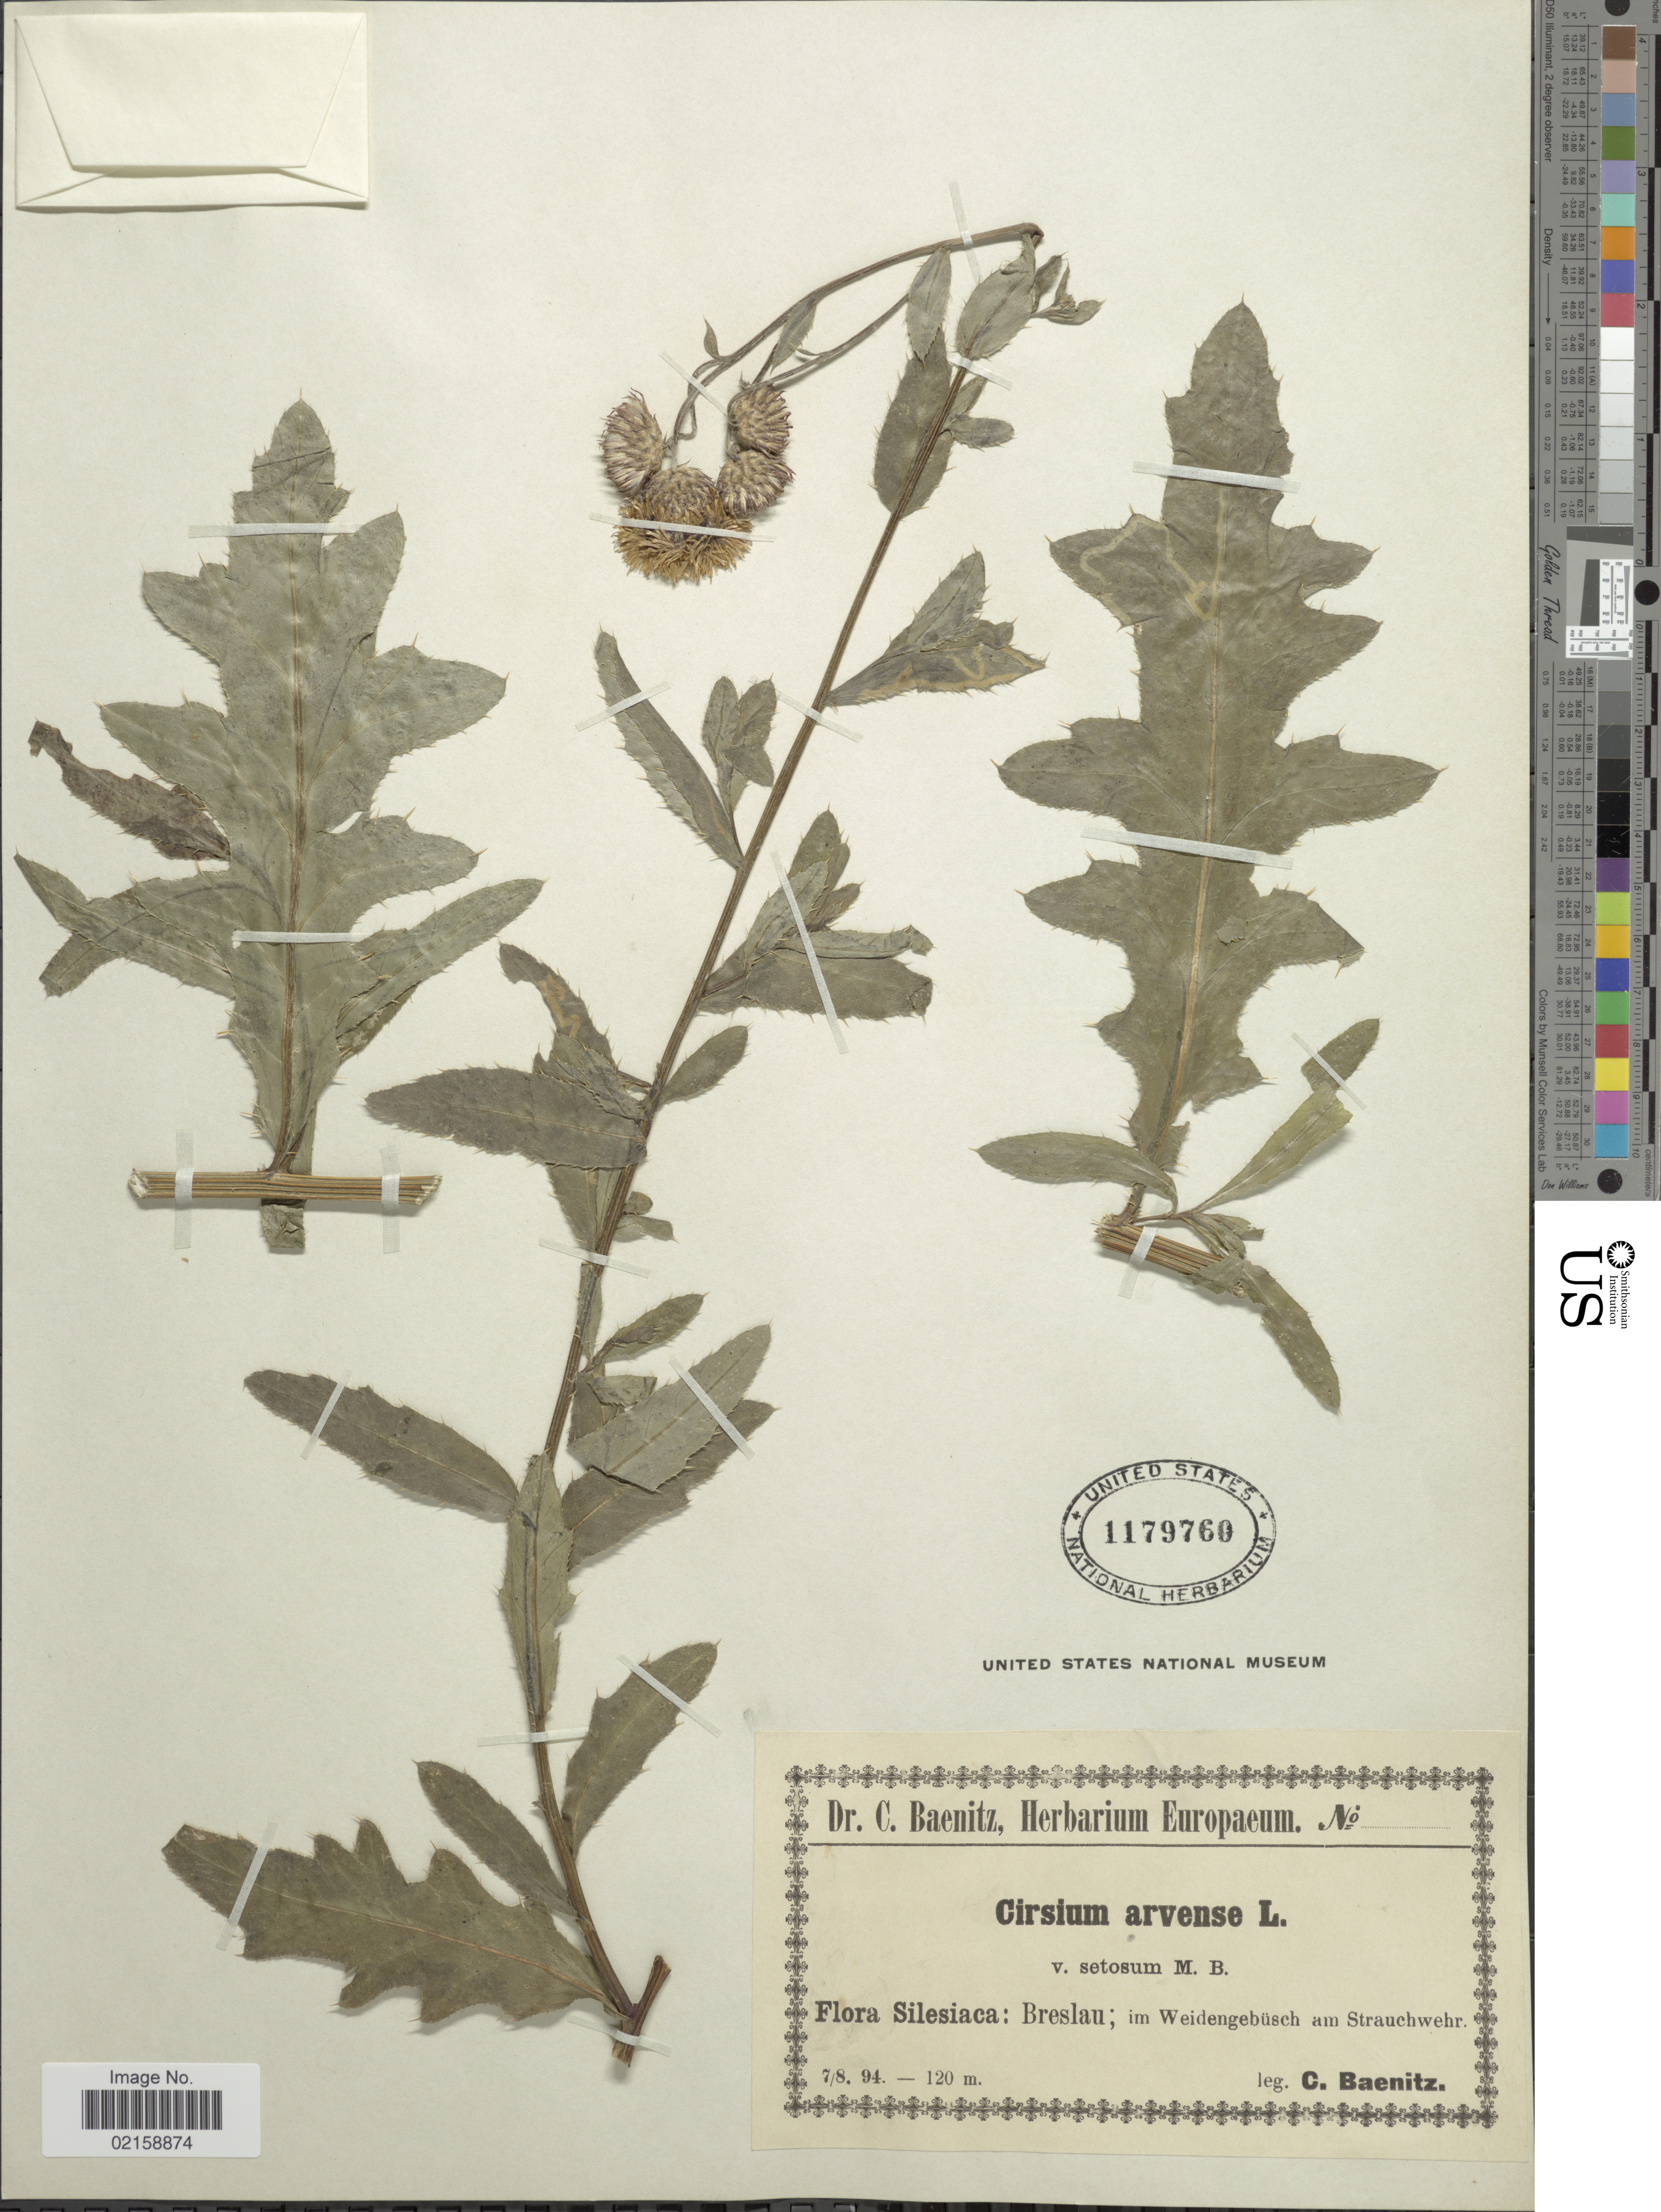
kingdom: Plantae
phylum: Tracheophyta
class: Magnoliopsida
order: Asterales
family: Asteraceae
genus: Cirsium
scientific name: Cirsium arvense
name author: (L.) Scop.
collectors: C. G. Baenitz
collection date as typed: Transcribed d/m/y: 7/8/94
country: Poland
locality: Silesiaca: Breslau; im Weidengebusch am Strauchwehr.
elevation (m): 120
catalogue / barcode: US 1179760